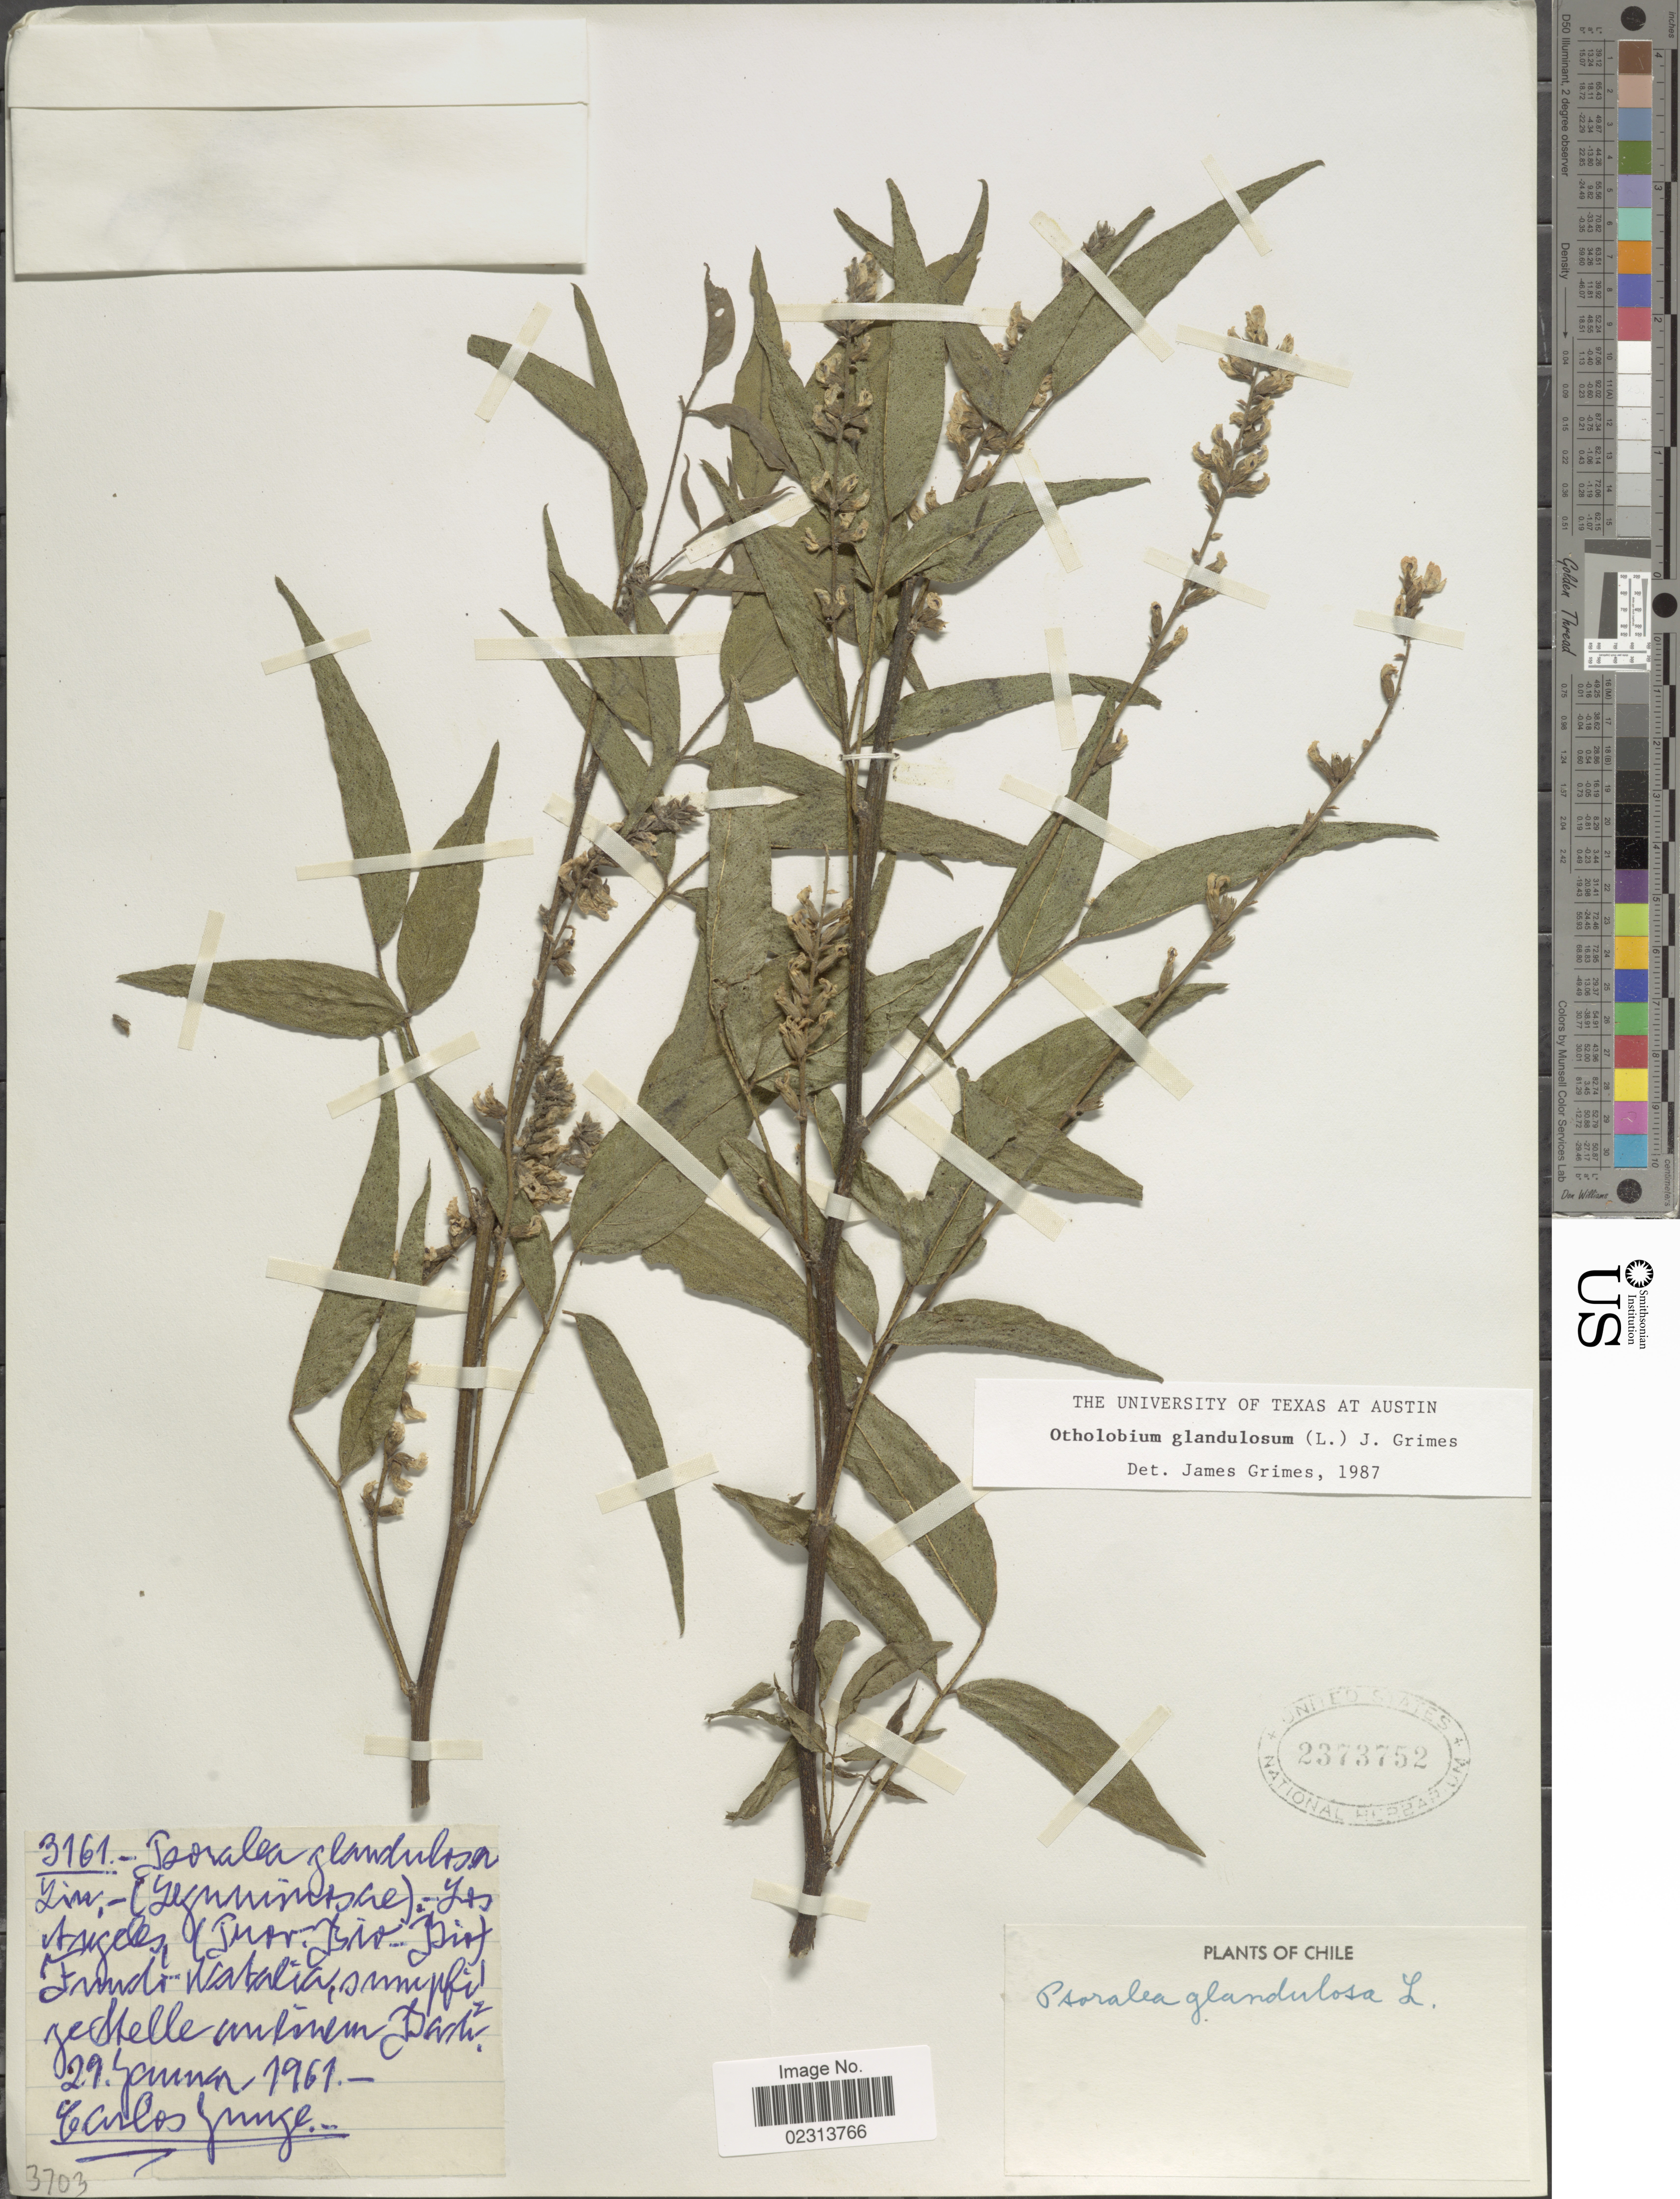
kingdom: Plantae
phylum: Tracheophyta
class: Magnoliopsida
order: Fabales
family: Fabaceae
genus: Otholobium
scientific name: Otholobium glandulosum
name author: (L.) J.W. Grimes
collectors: C. Junge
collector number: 3161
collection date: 1961-01-29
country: Chile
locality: Los Ángeles (Prov. Bio Bio) Fundo Natalia.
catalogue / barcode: US 2373752